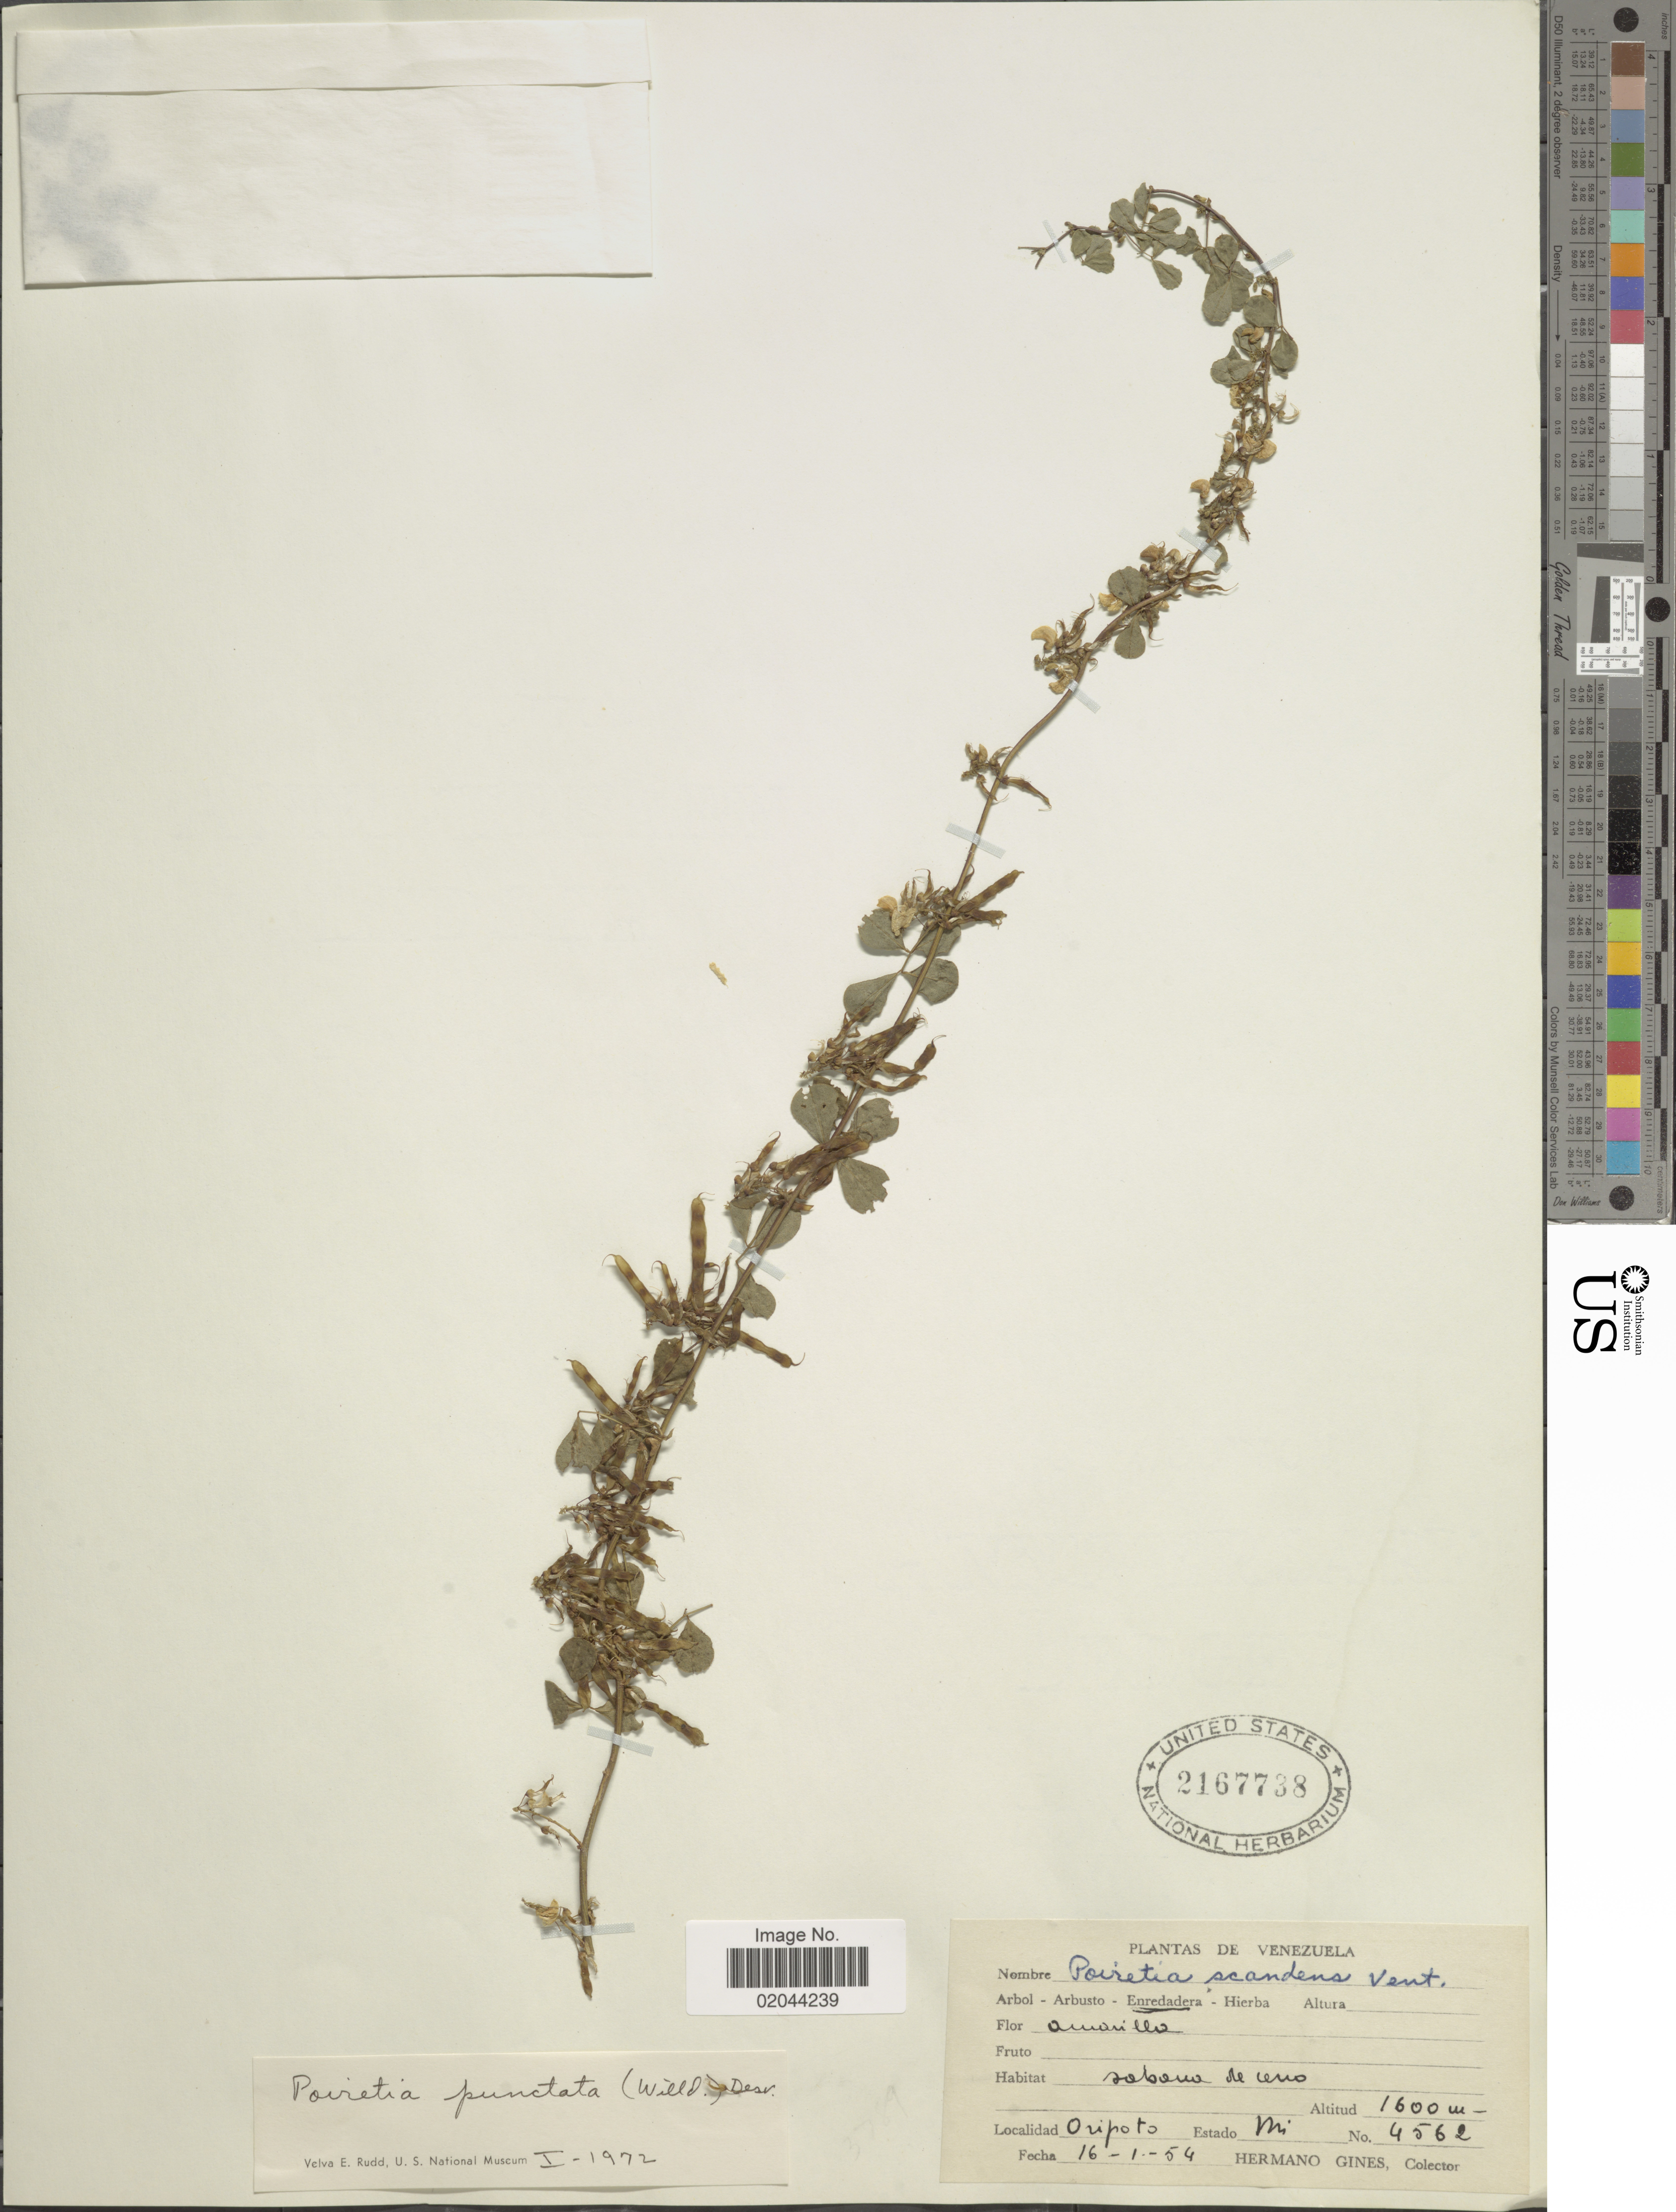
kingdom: Plantae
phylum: Tracheophyta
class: Magnoliopsida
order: Fabales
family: Fabaceae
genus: Poiretia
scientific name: Poiretia punctata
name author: (Willd.) Desv.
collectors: Bro. Gines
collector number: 4562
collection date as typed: Transcribed d/m/y: 16/1/54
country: Venezuela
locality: Oripoto, Estado Mi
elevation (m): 1600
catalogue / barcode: US 2167738